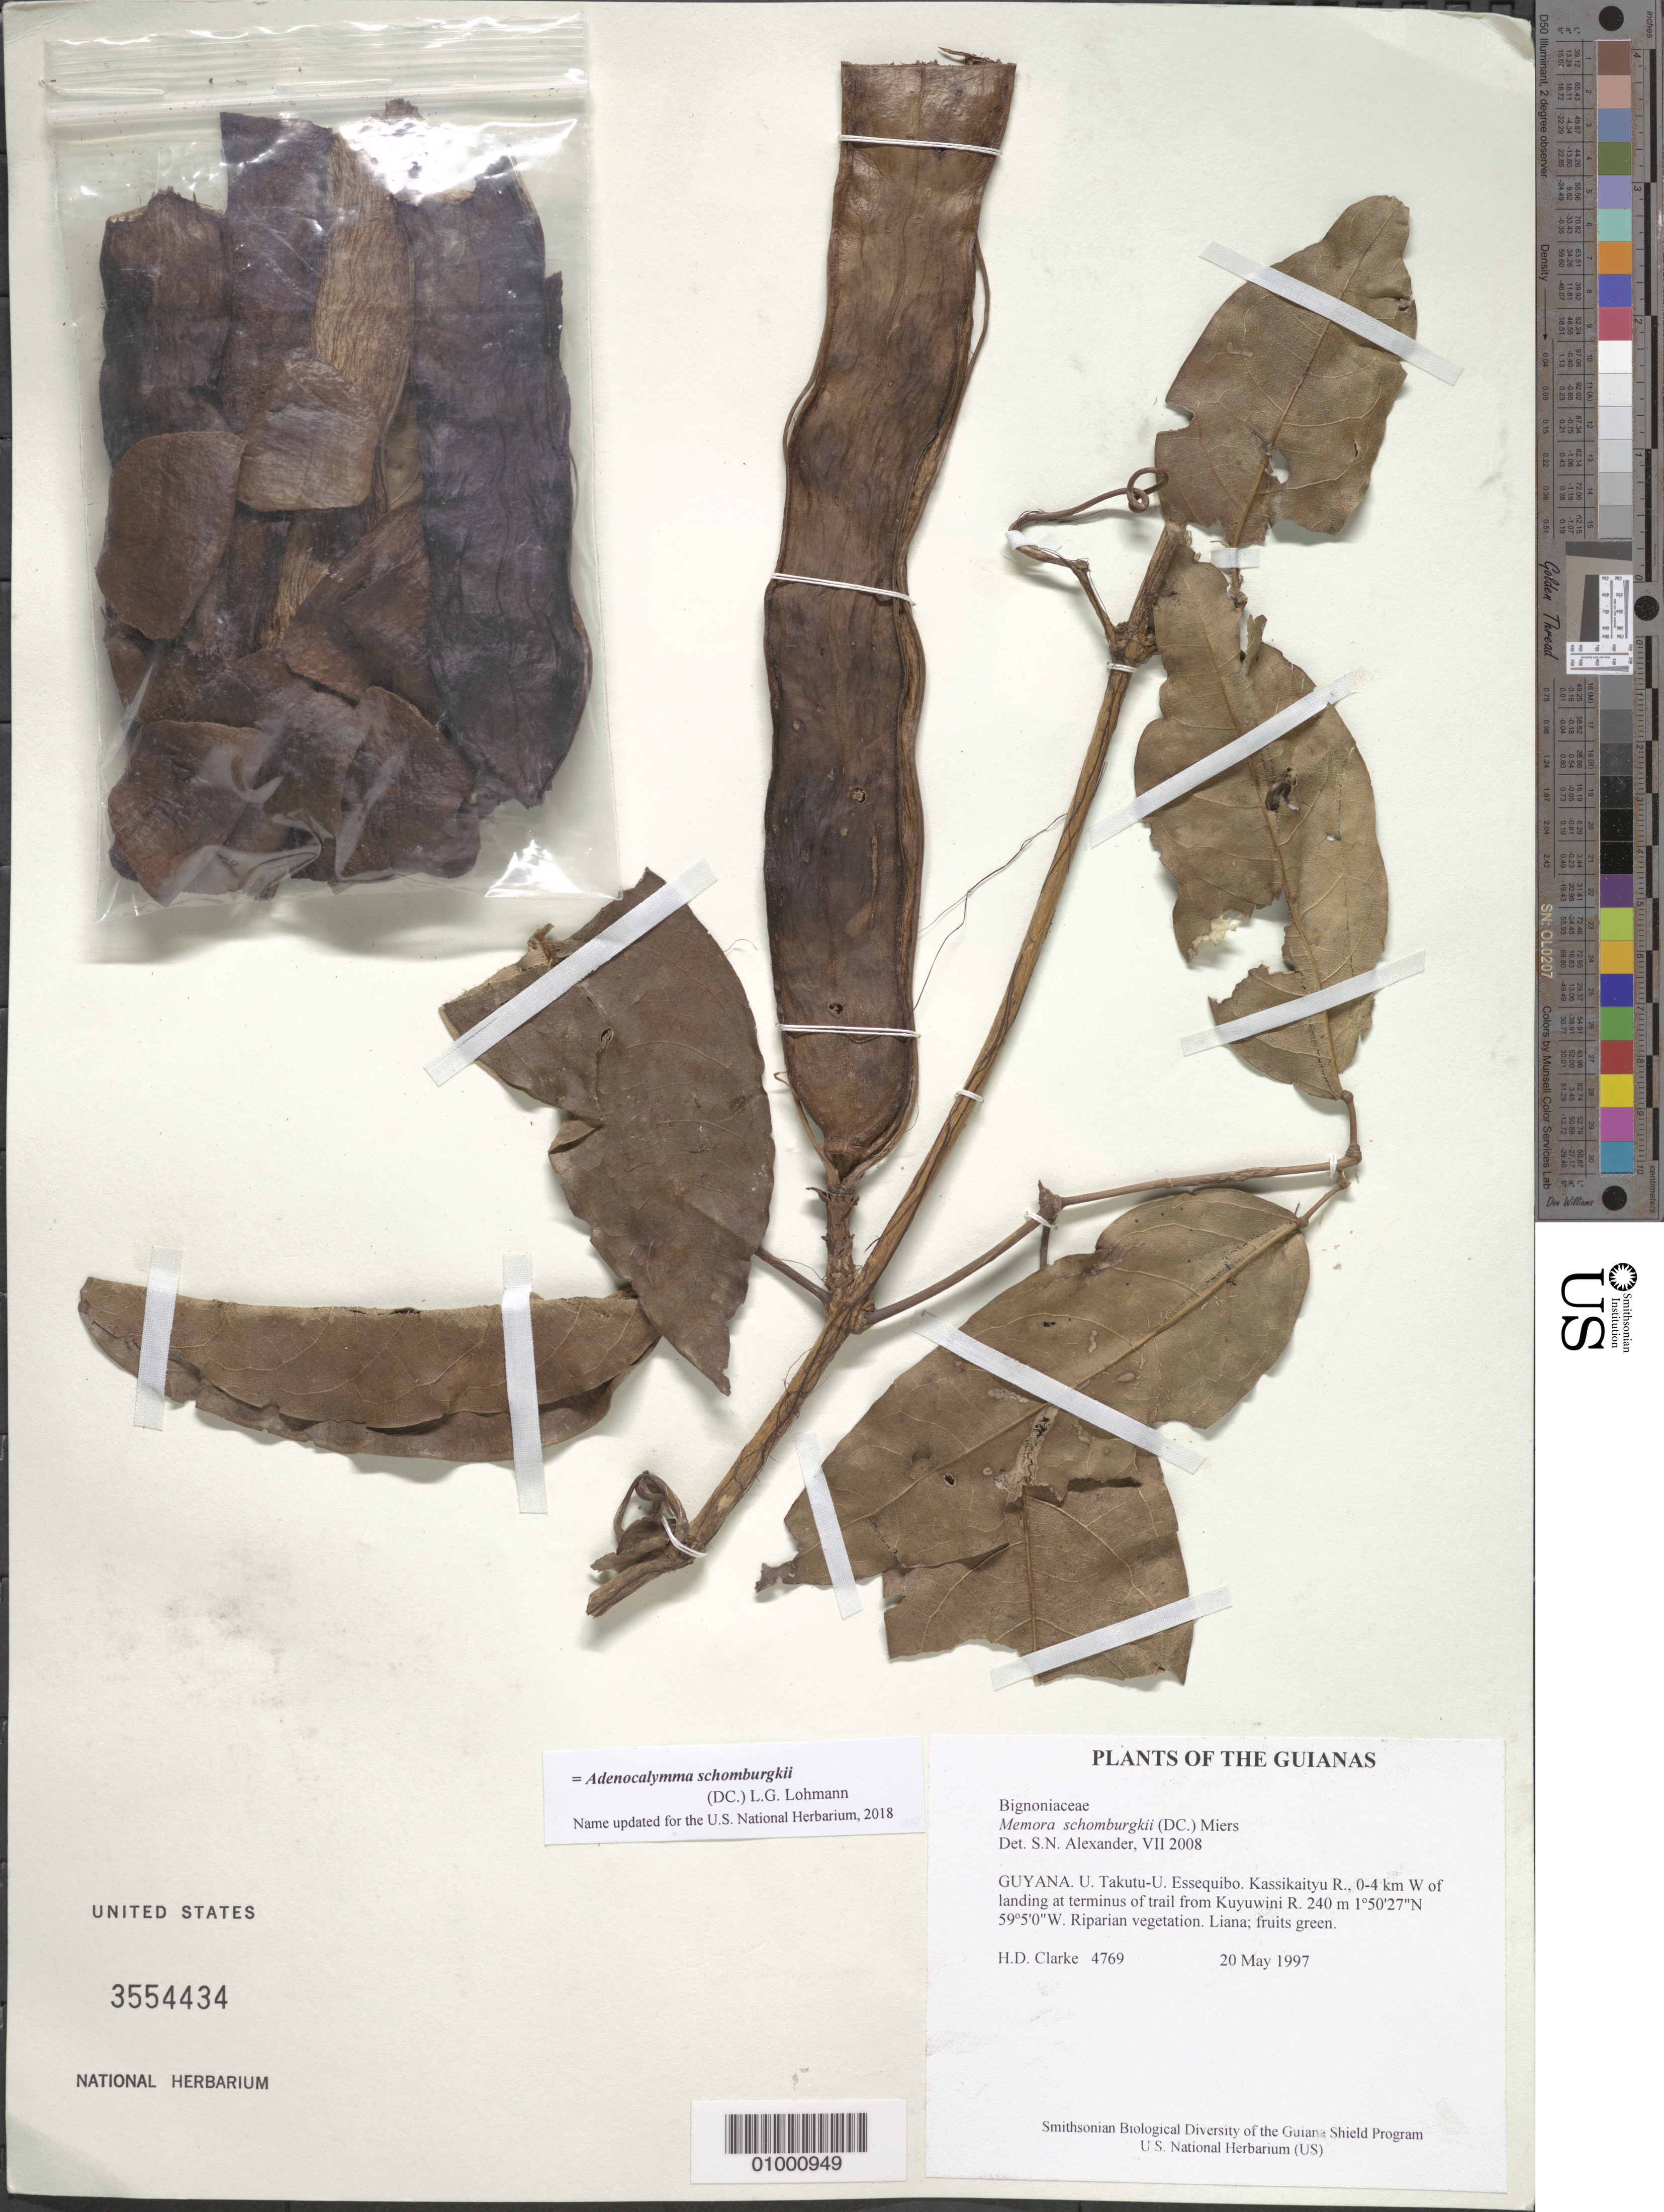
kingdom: Plantae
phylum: Tracheophyta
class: Magnoliopsida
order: Lamiales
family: Bignoniaceae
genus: Adenocalymma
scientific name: Adenocalymma schomburgkii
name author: (DC.) L.G. Lohmann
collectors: H. D. Clarke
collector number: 4769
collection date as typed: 20 May 1997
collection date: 1997-05-20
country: Guyana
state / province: U. Takutu-U. Essequibo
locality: Kassikaityu R., 0-4 km W of landing at terminus of trail from Kuyuwini R.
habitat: Riparian vegetation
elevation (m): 240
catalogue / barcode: US 3554434